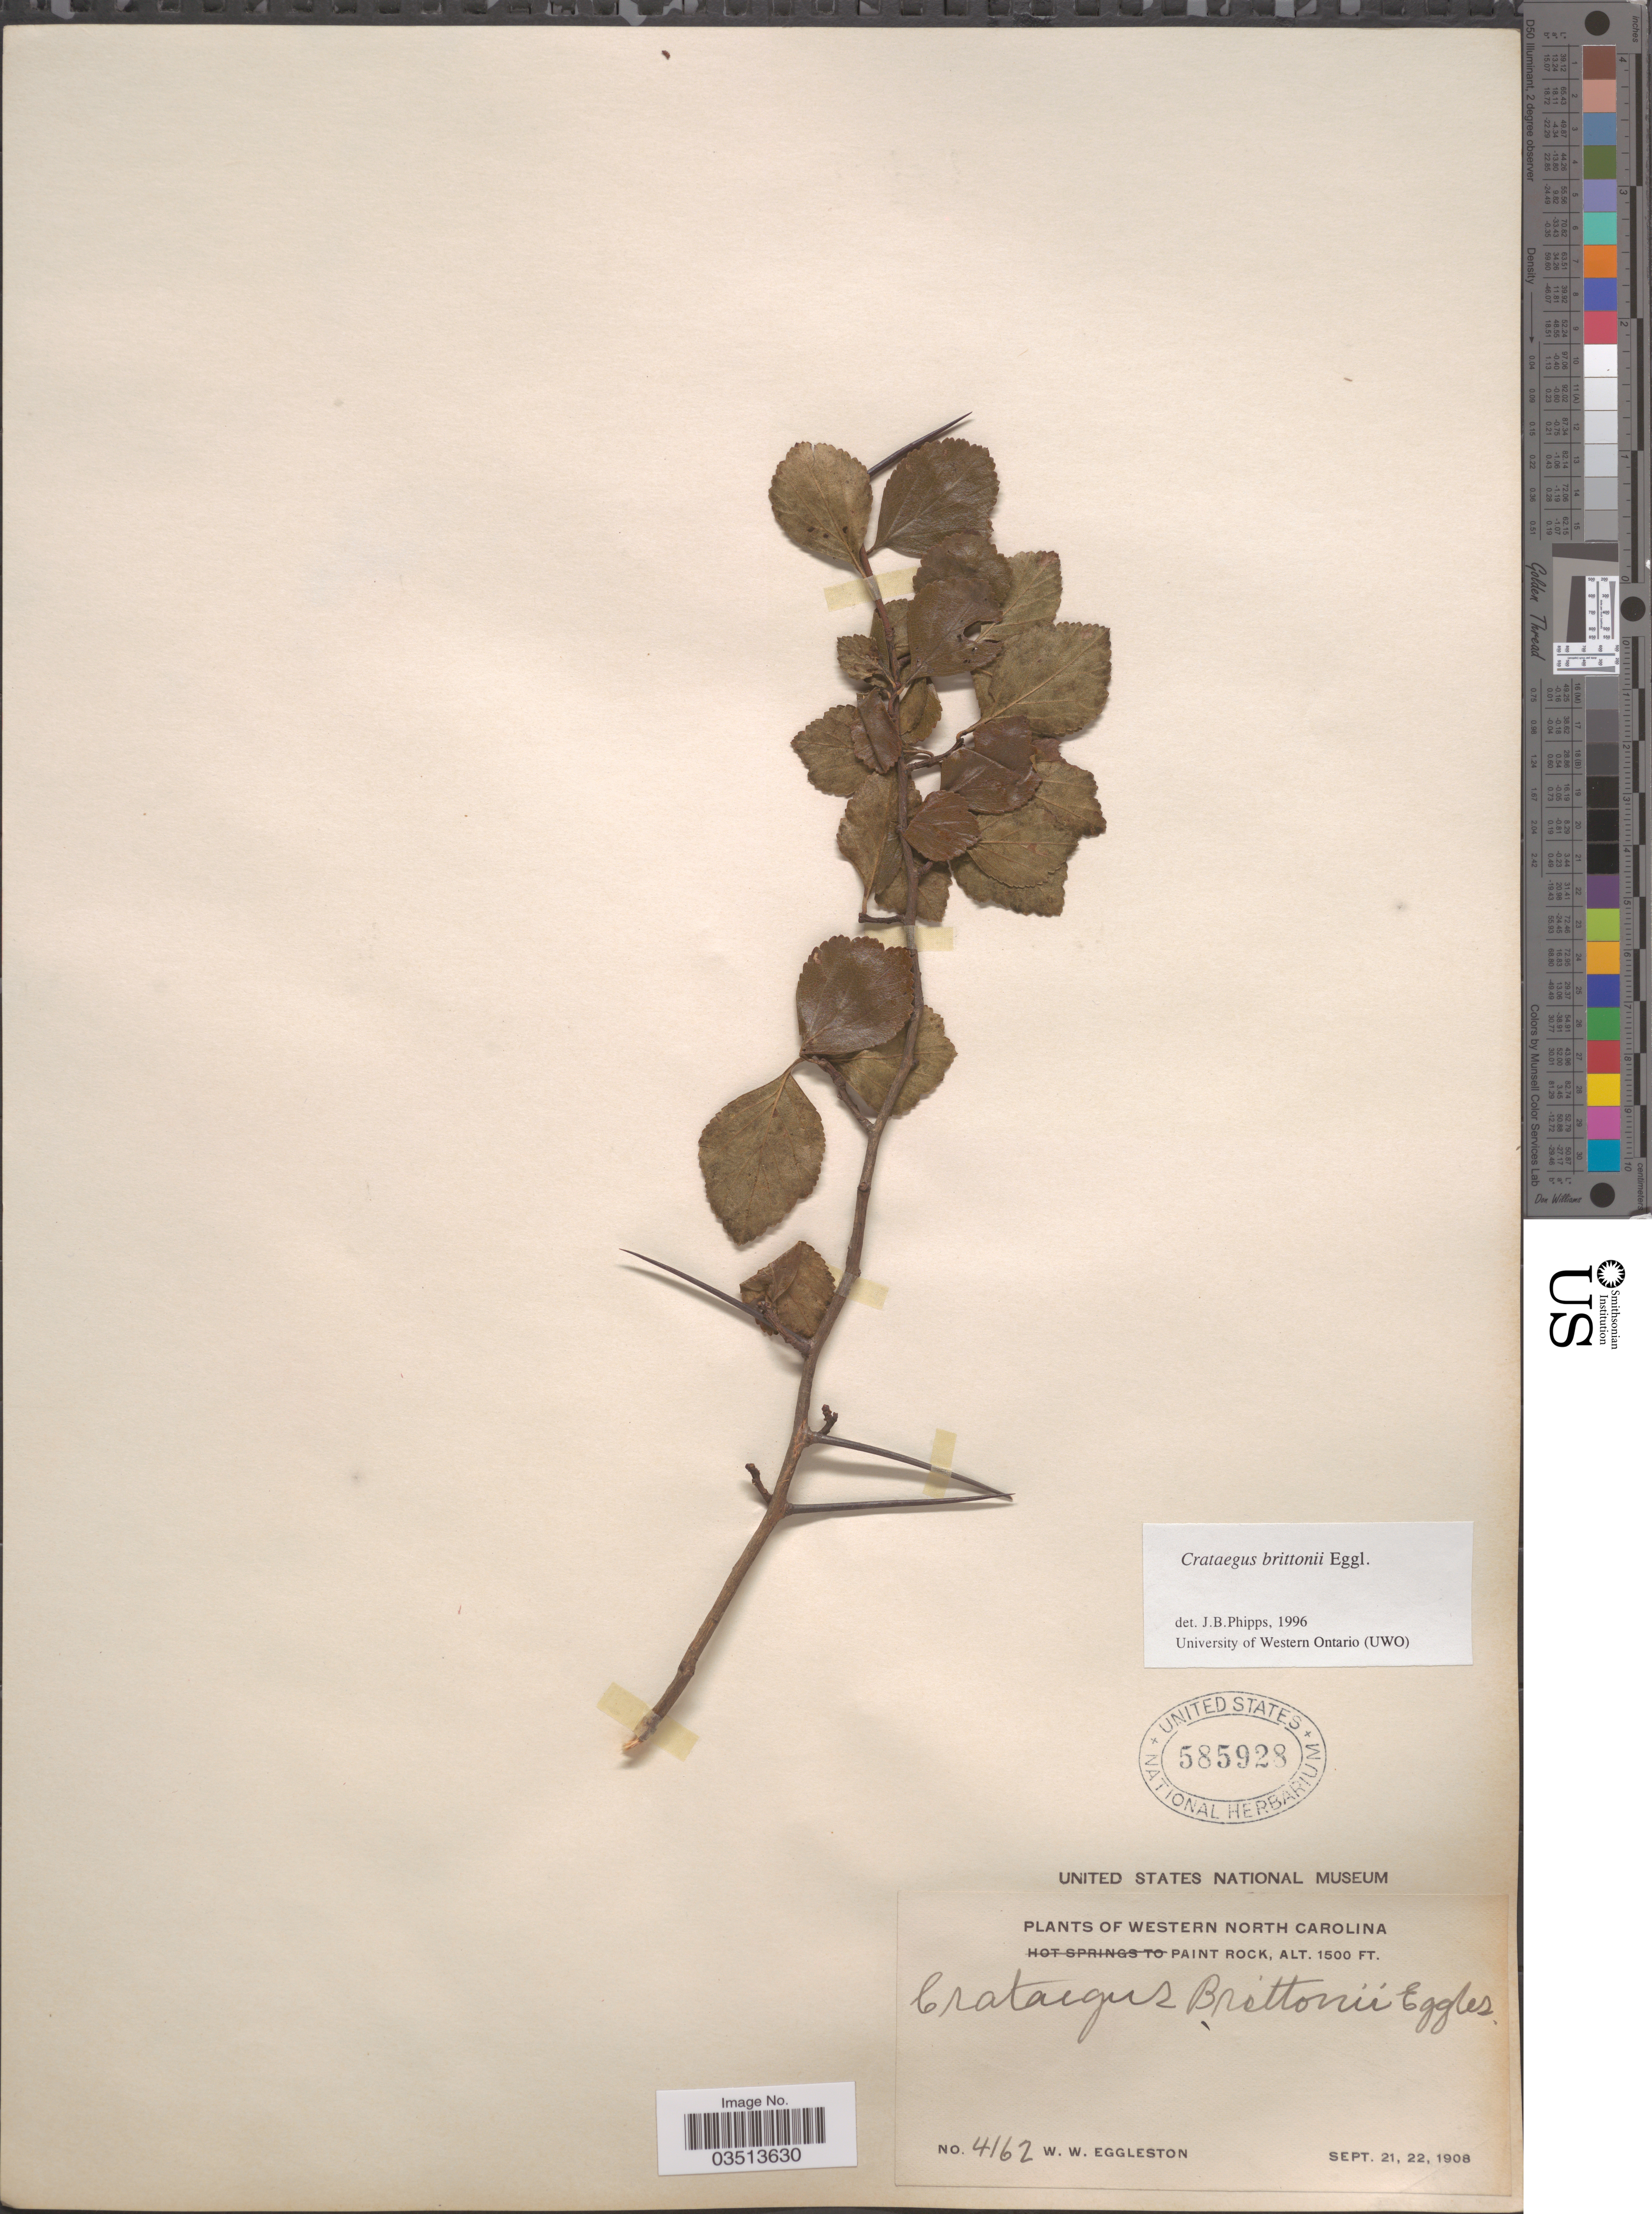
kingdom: Plantae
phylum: Tracheophyta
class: Magnoliopsida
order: Rosales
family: Rosaceae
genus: Crataegus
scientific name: Crataegus brittonii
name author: Eggl.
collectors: W. W. Eggleston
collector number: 4162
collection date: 1908-09-21/1908-09-22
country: United States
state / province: North Carolina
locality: Western North Carolina. Paint Rock.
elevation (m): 457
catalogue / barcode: US 585928